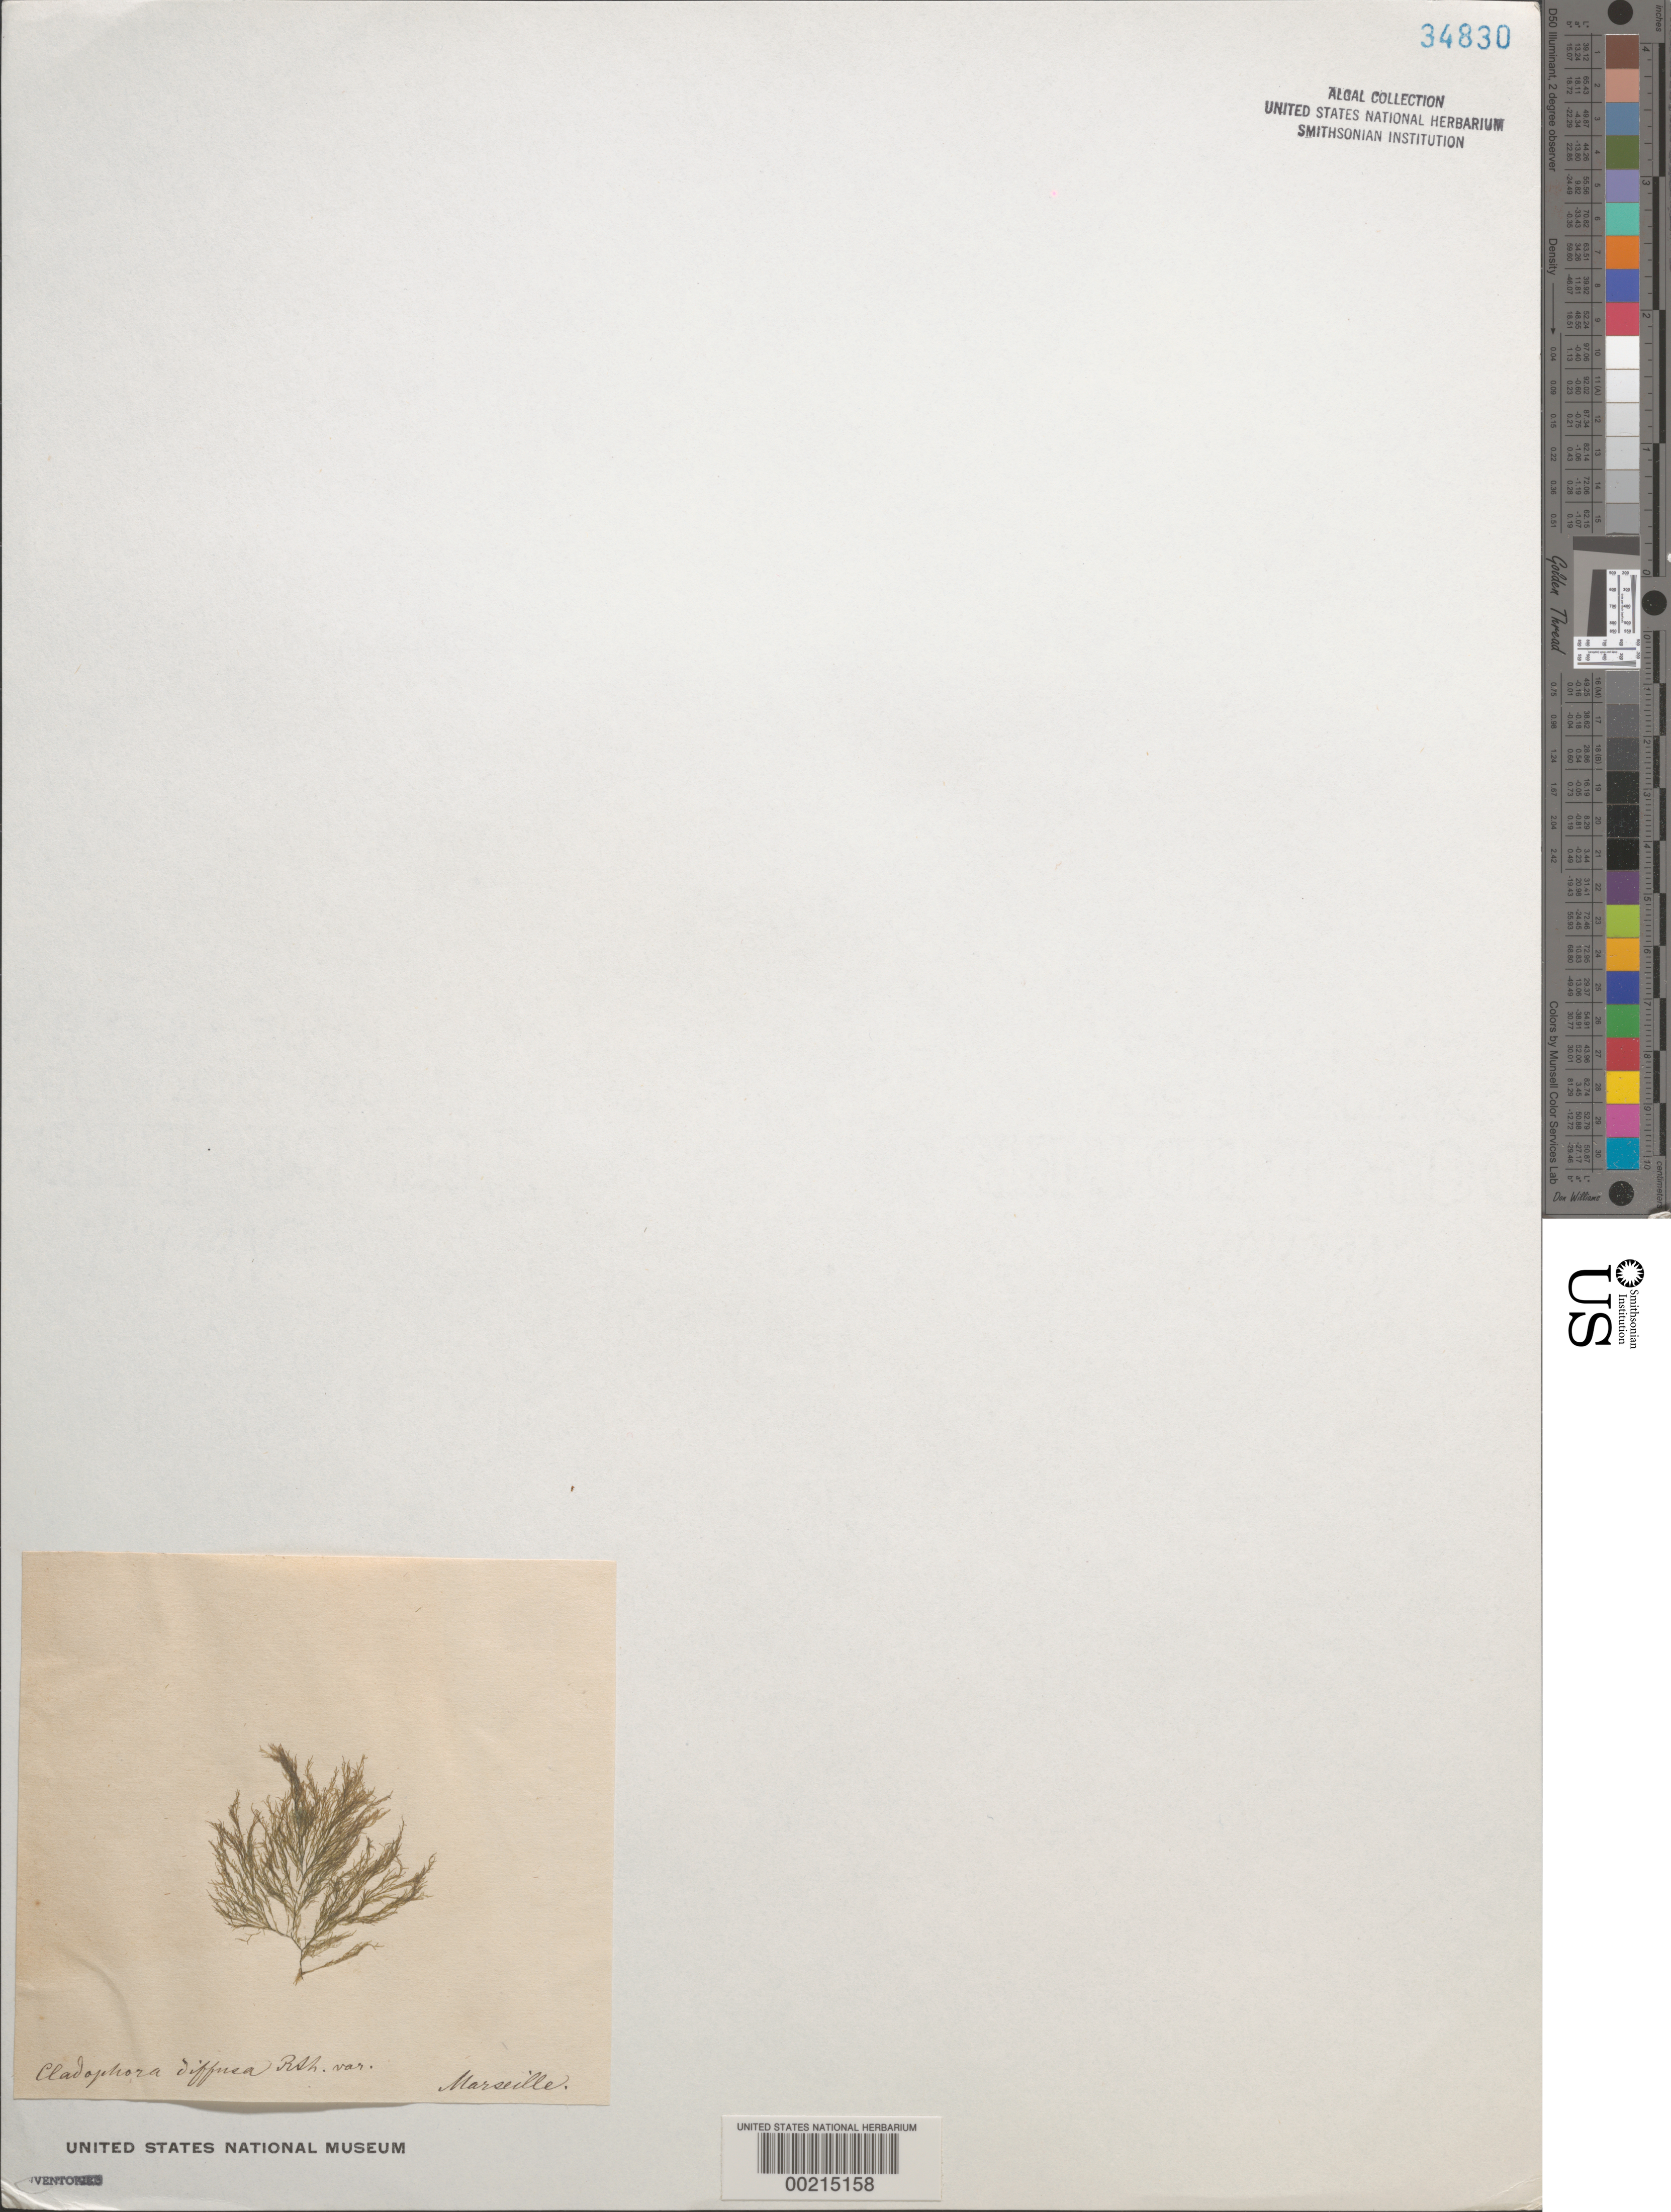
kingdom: Plantae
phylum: Chlorophyta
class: Ulvophyceae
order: Cladophorales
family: Cladophoraceae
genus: Cladophora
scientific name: Cladophora diffusa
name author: (Roth) Kütz.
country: France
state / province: Provence-Alpes-Côte d'Azur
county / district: Bouches-Du-Rhône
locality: Marseille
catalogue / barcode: US 34830